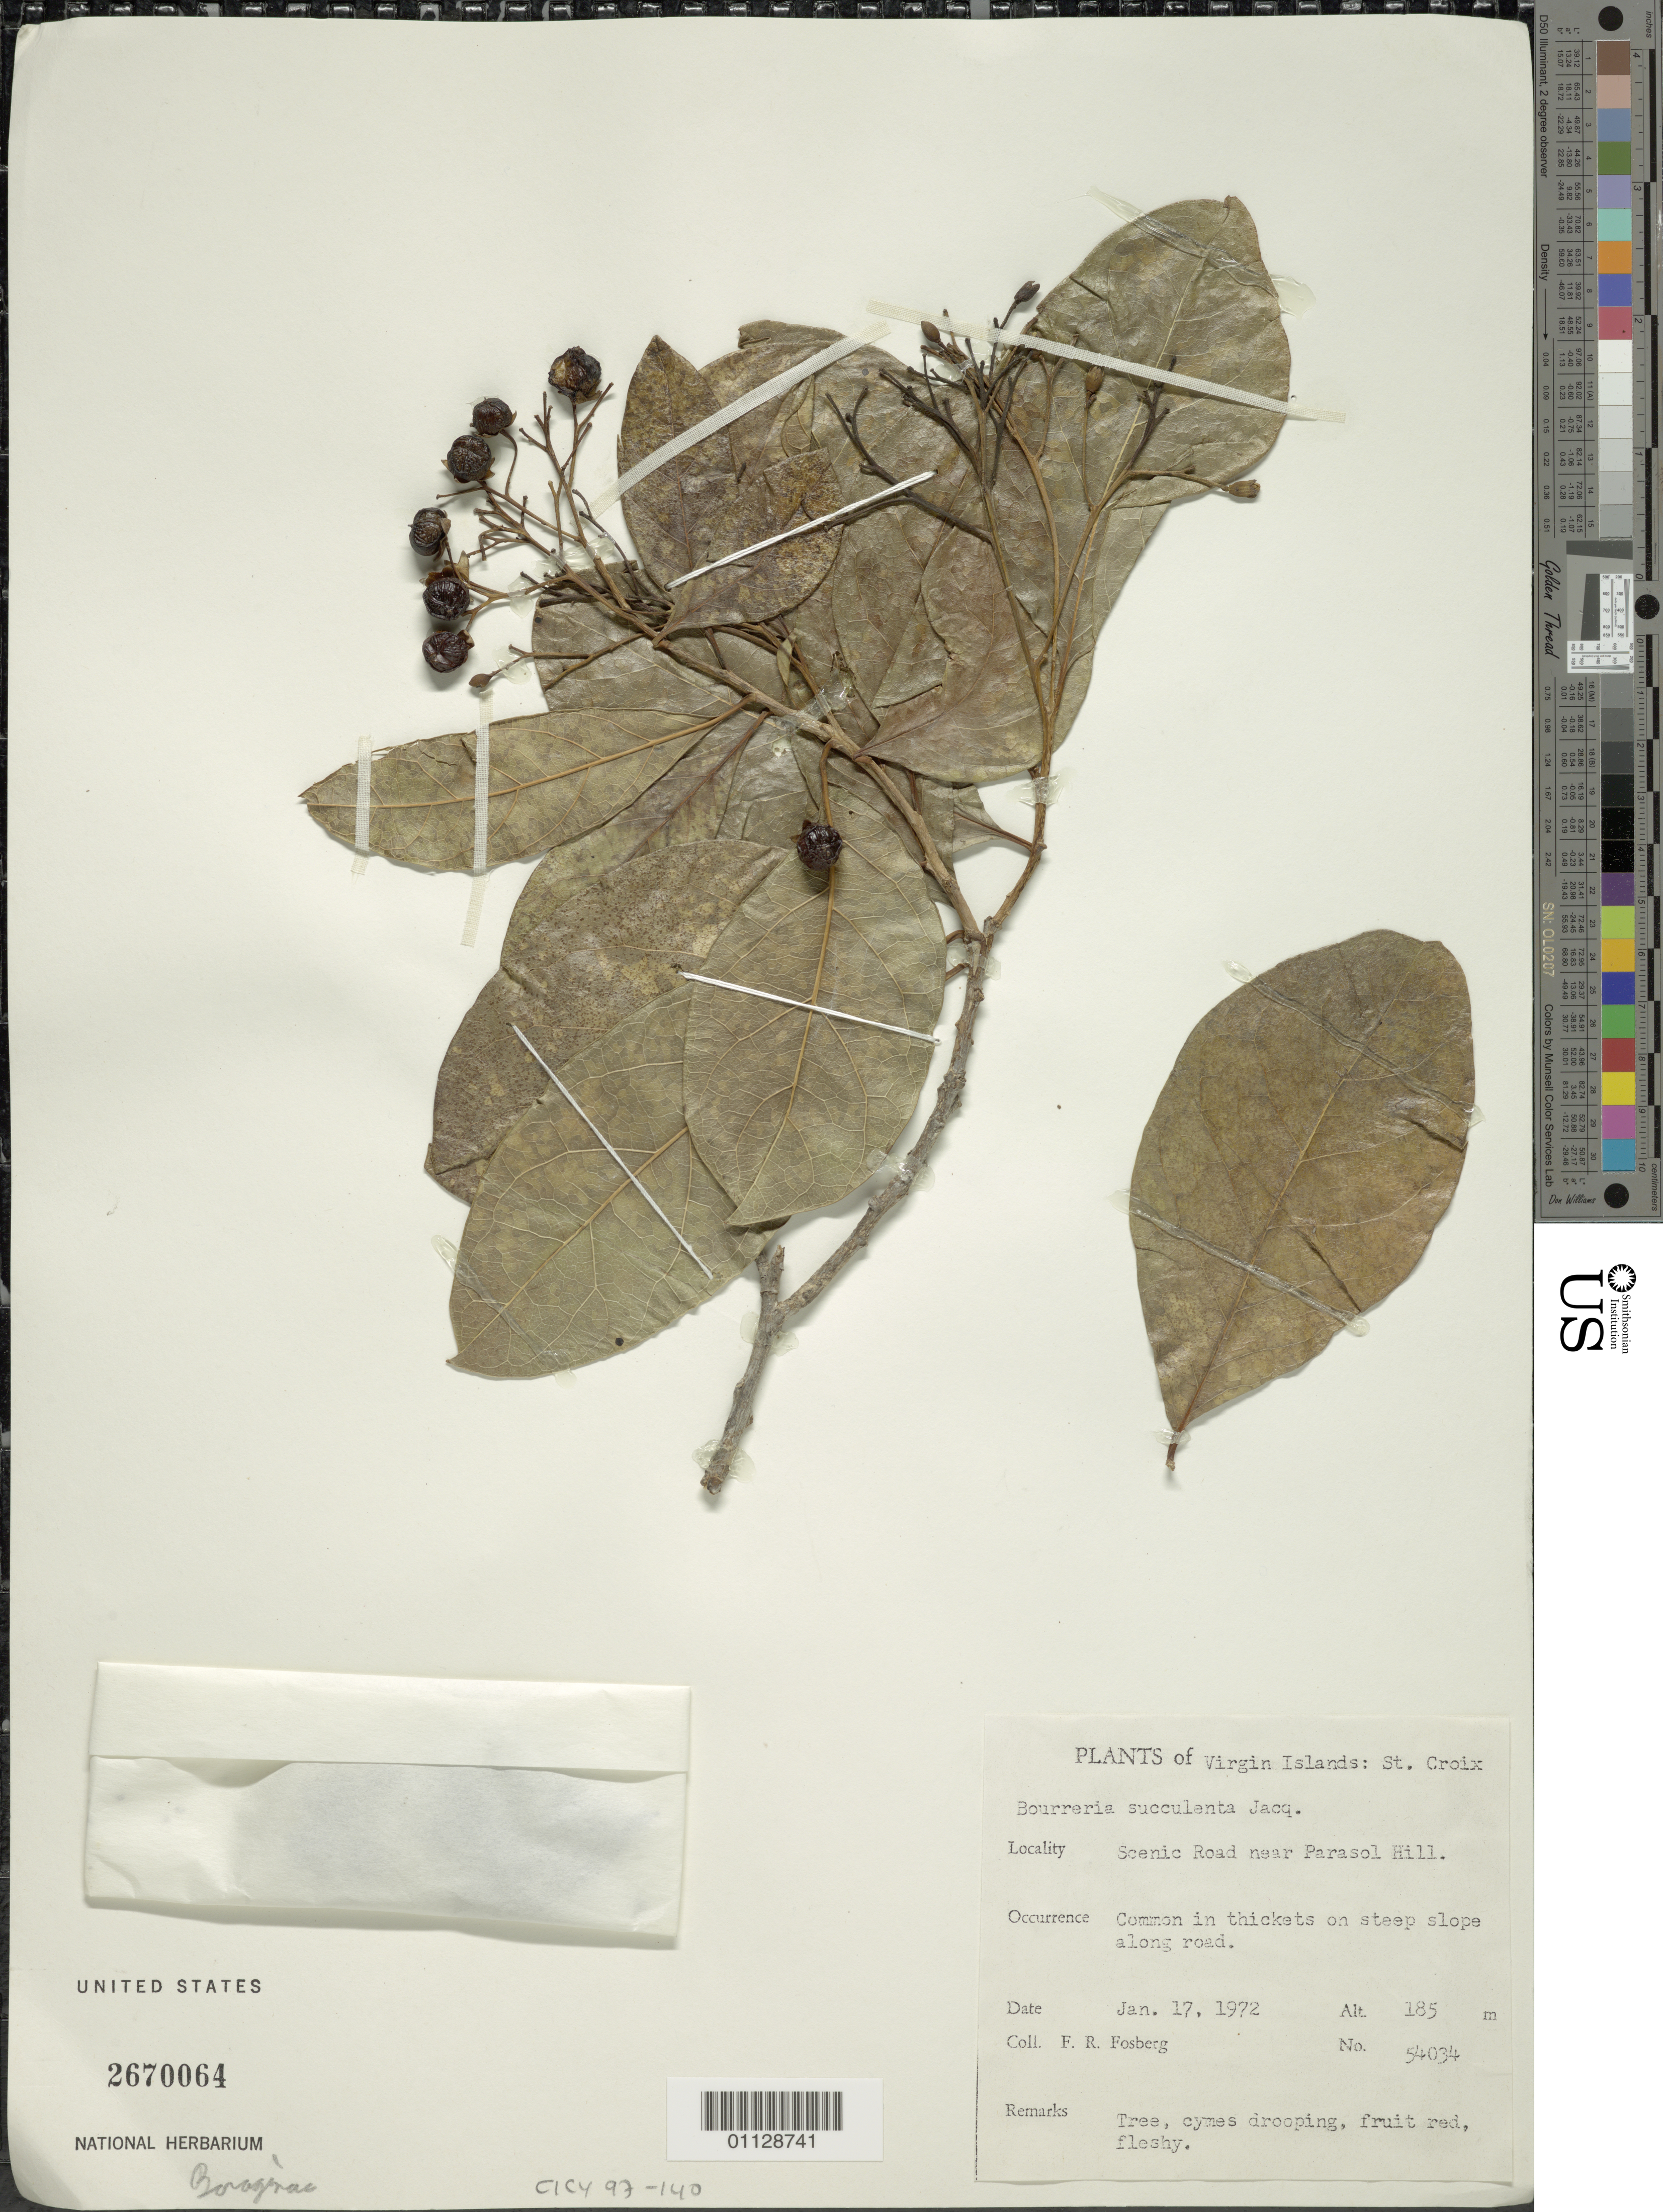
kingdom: Plantae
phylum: Tracheophyta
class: Magnoliopsida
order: Boraginales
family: Ehretiaceae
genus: Bourreria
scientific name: Bourreria succulenta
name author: Jacq.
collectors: F. R. Fosberg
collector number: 54034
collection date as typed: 17 Jan 1972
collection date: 1972-01-17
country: U.S. Virgin Islands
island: St. Croix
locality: Scenic Road near Parasol Hill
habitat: common in thickets on steep slope along road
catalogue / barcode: US 2670064